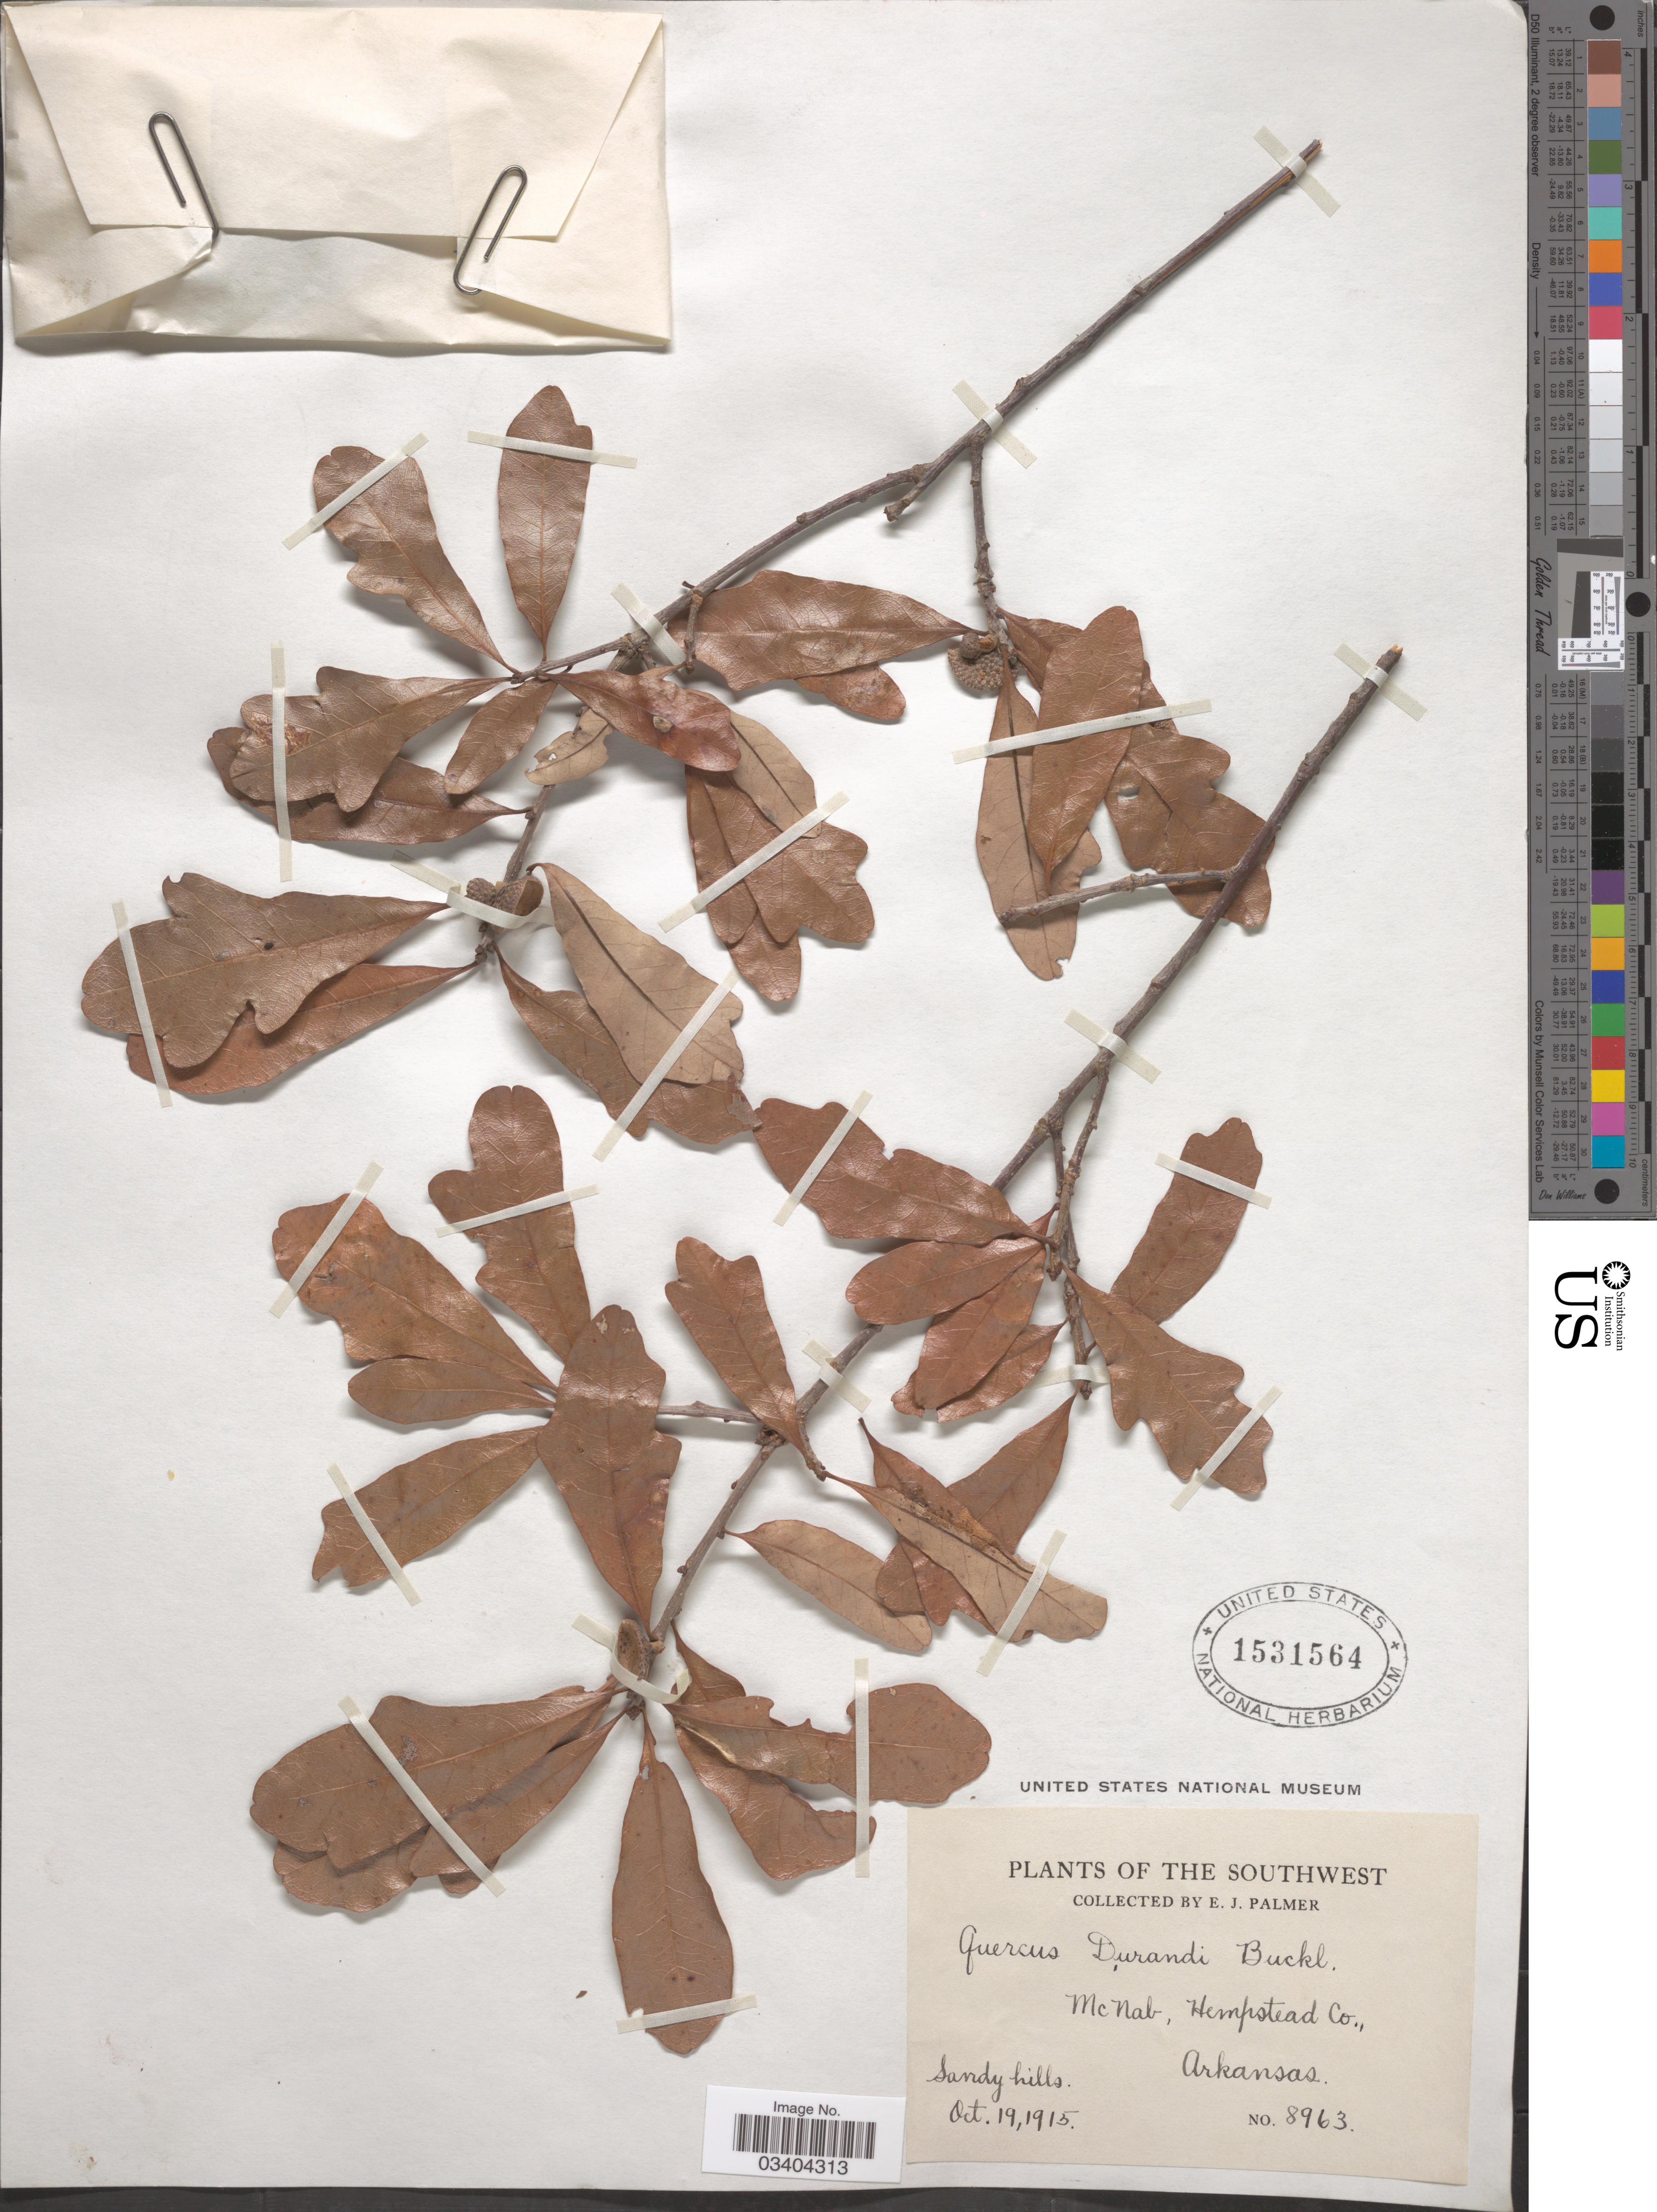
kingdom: Plantae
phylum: Tracheophyta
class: Magnoliopsida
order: Fagales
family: Fagaceae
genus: Quercus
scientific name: Quercus durandii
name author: Buckley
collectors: E. J. Palmer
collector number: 8963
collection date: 1915-10-19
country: United States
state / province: Arkansas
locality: The Southwest. Mc Nab, Hempstead Co.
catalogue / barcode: US 1531564